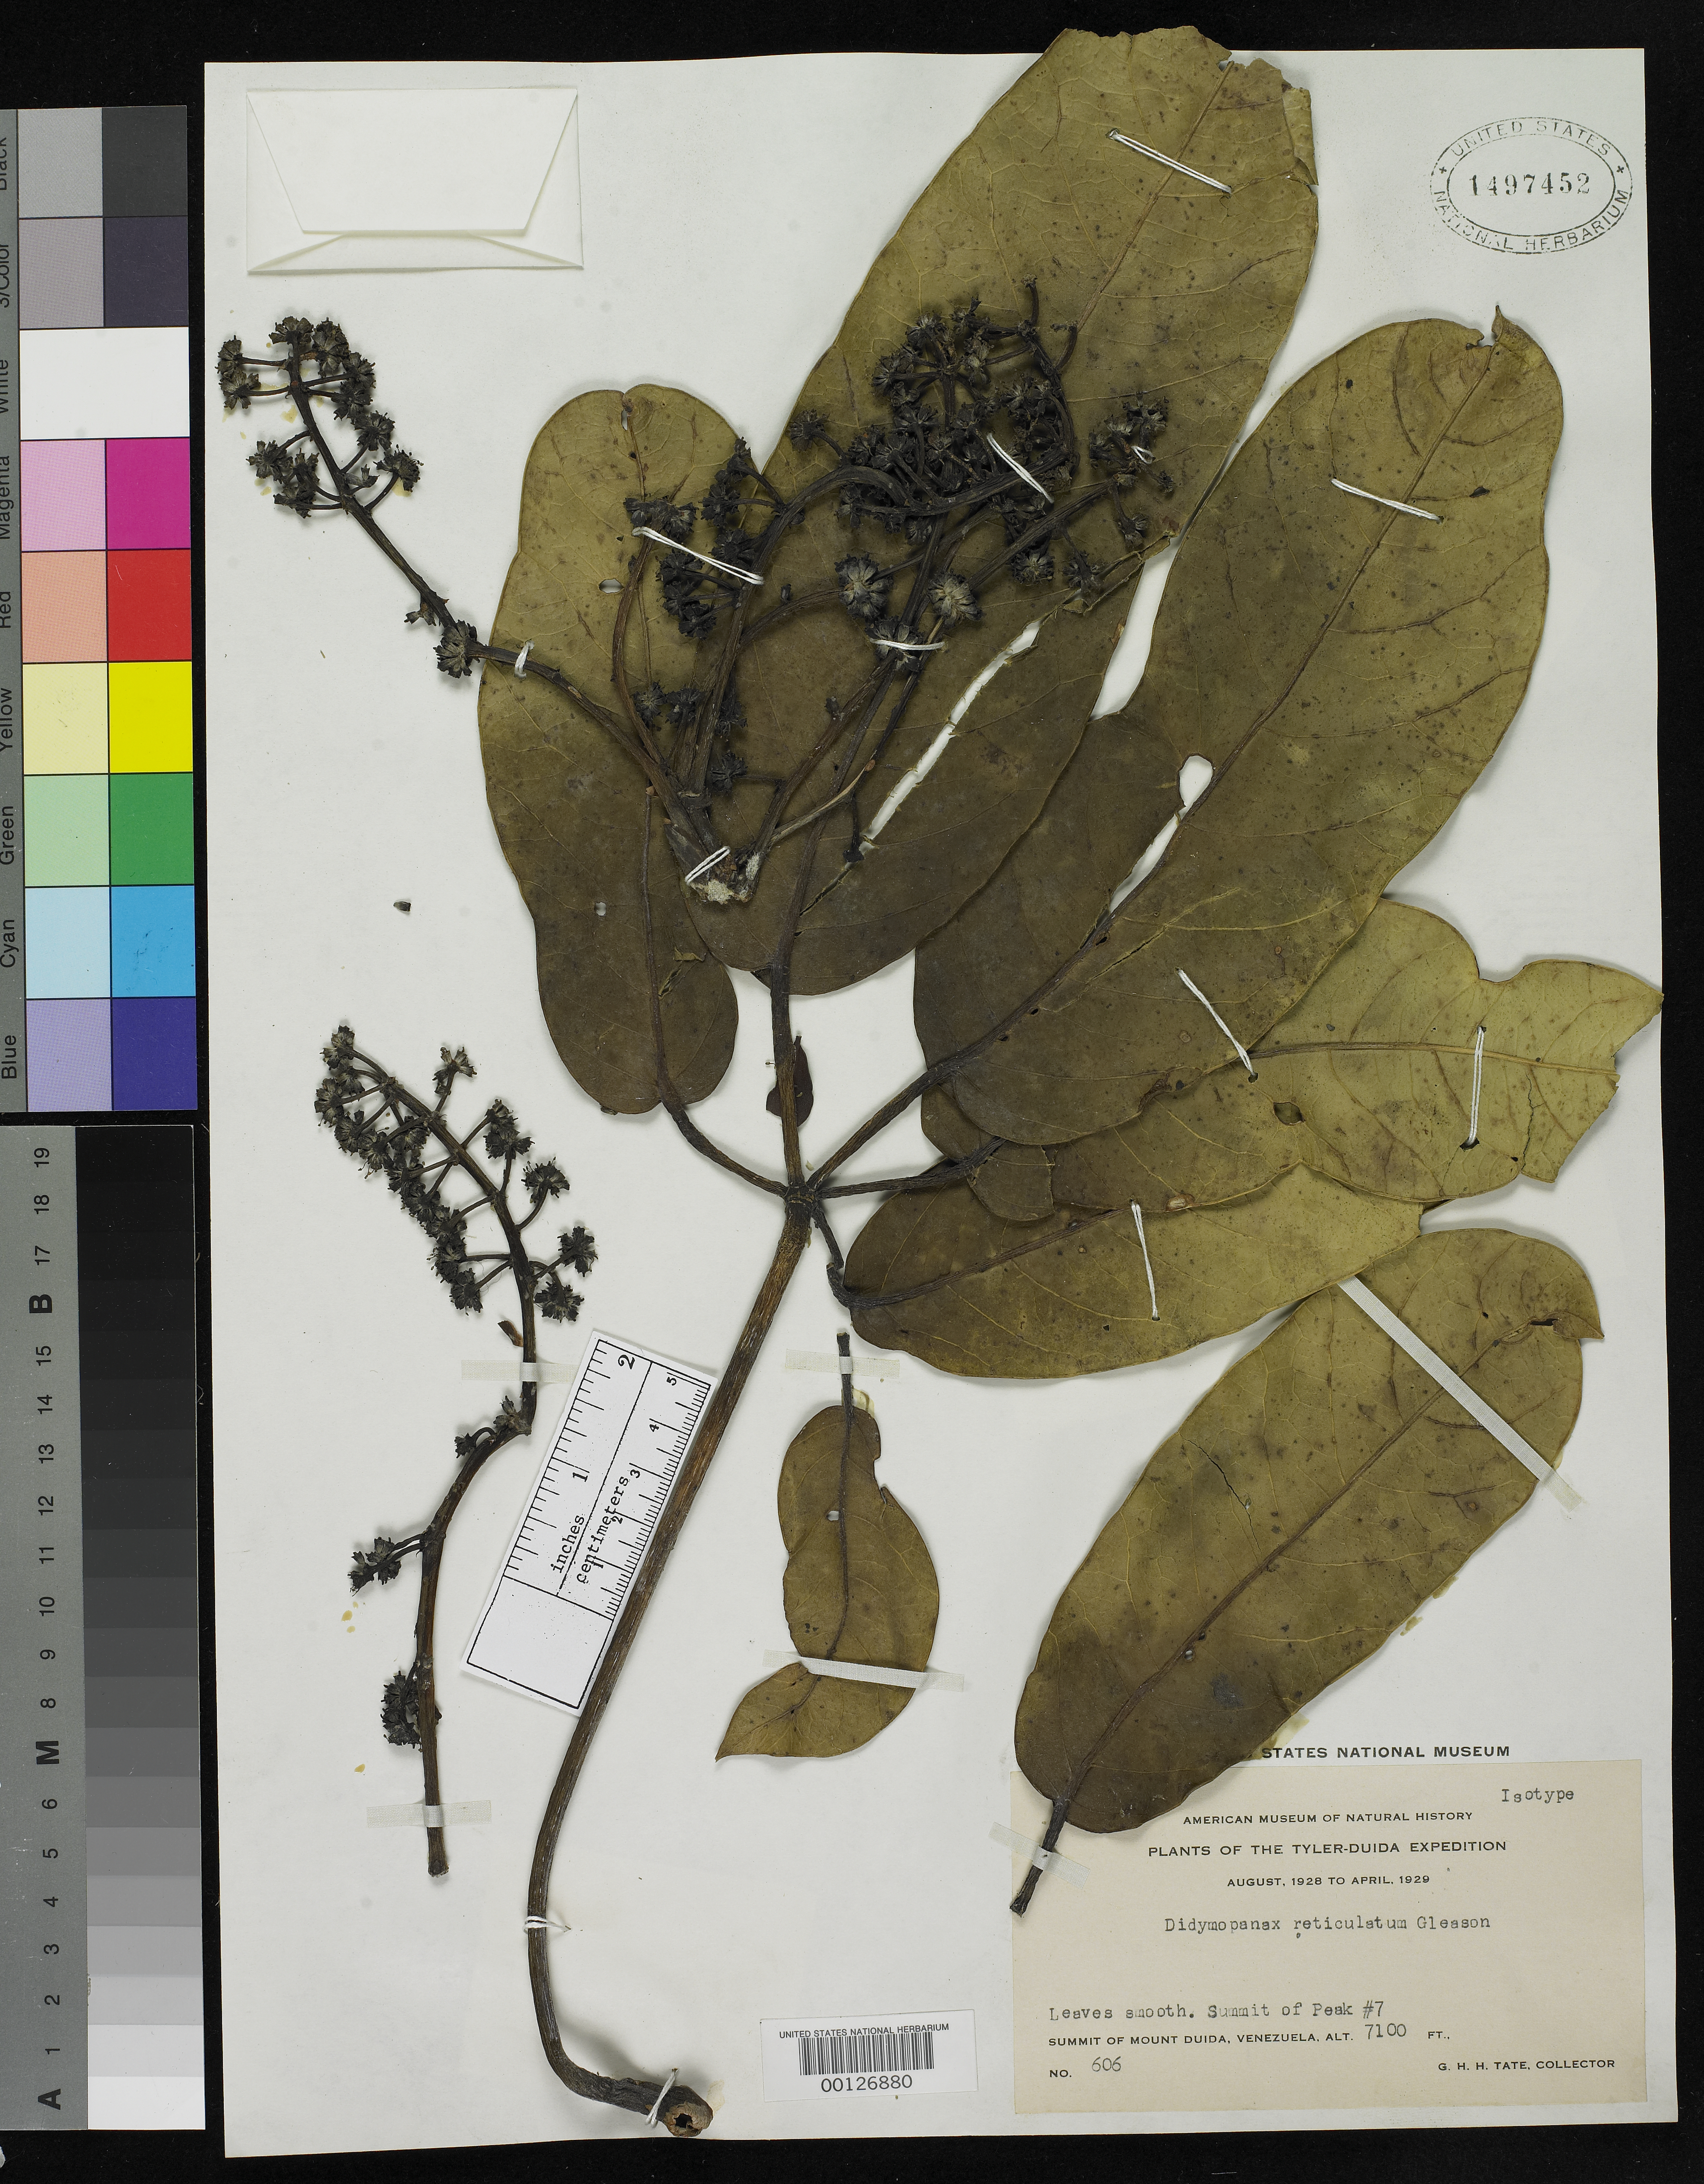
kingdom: Plantae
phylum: Tracheophyta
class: Magnoliopsida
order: Apiales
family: Araliaceae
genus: Didymopanax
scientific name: Didymopanax reticulatus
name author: Gleason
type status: Isotype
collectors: G. H. H.Tate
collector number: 606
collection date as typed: Aug 1928 to -- Apr 1929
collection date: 1928-08/1929-04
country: Venezuela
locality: Summit of Mt. Duida, summit of Peak #7.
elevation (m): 2164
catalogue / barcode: US 1497452